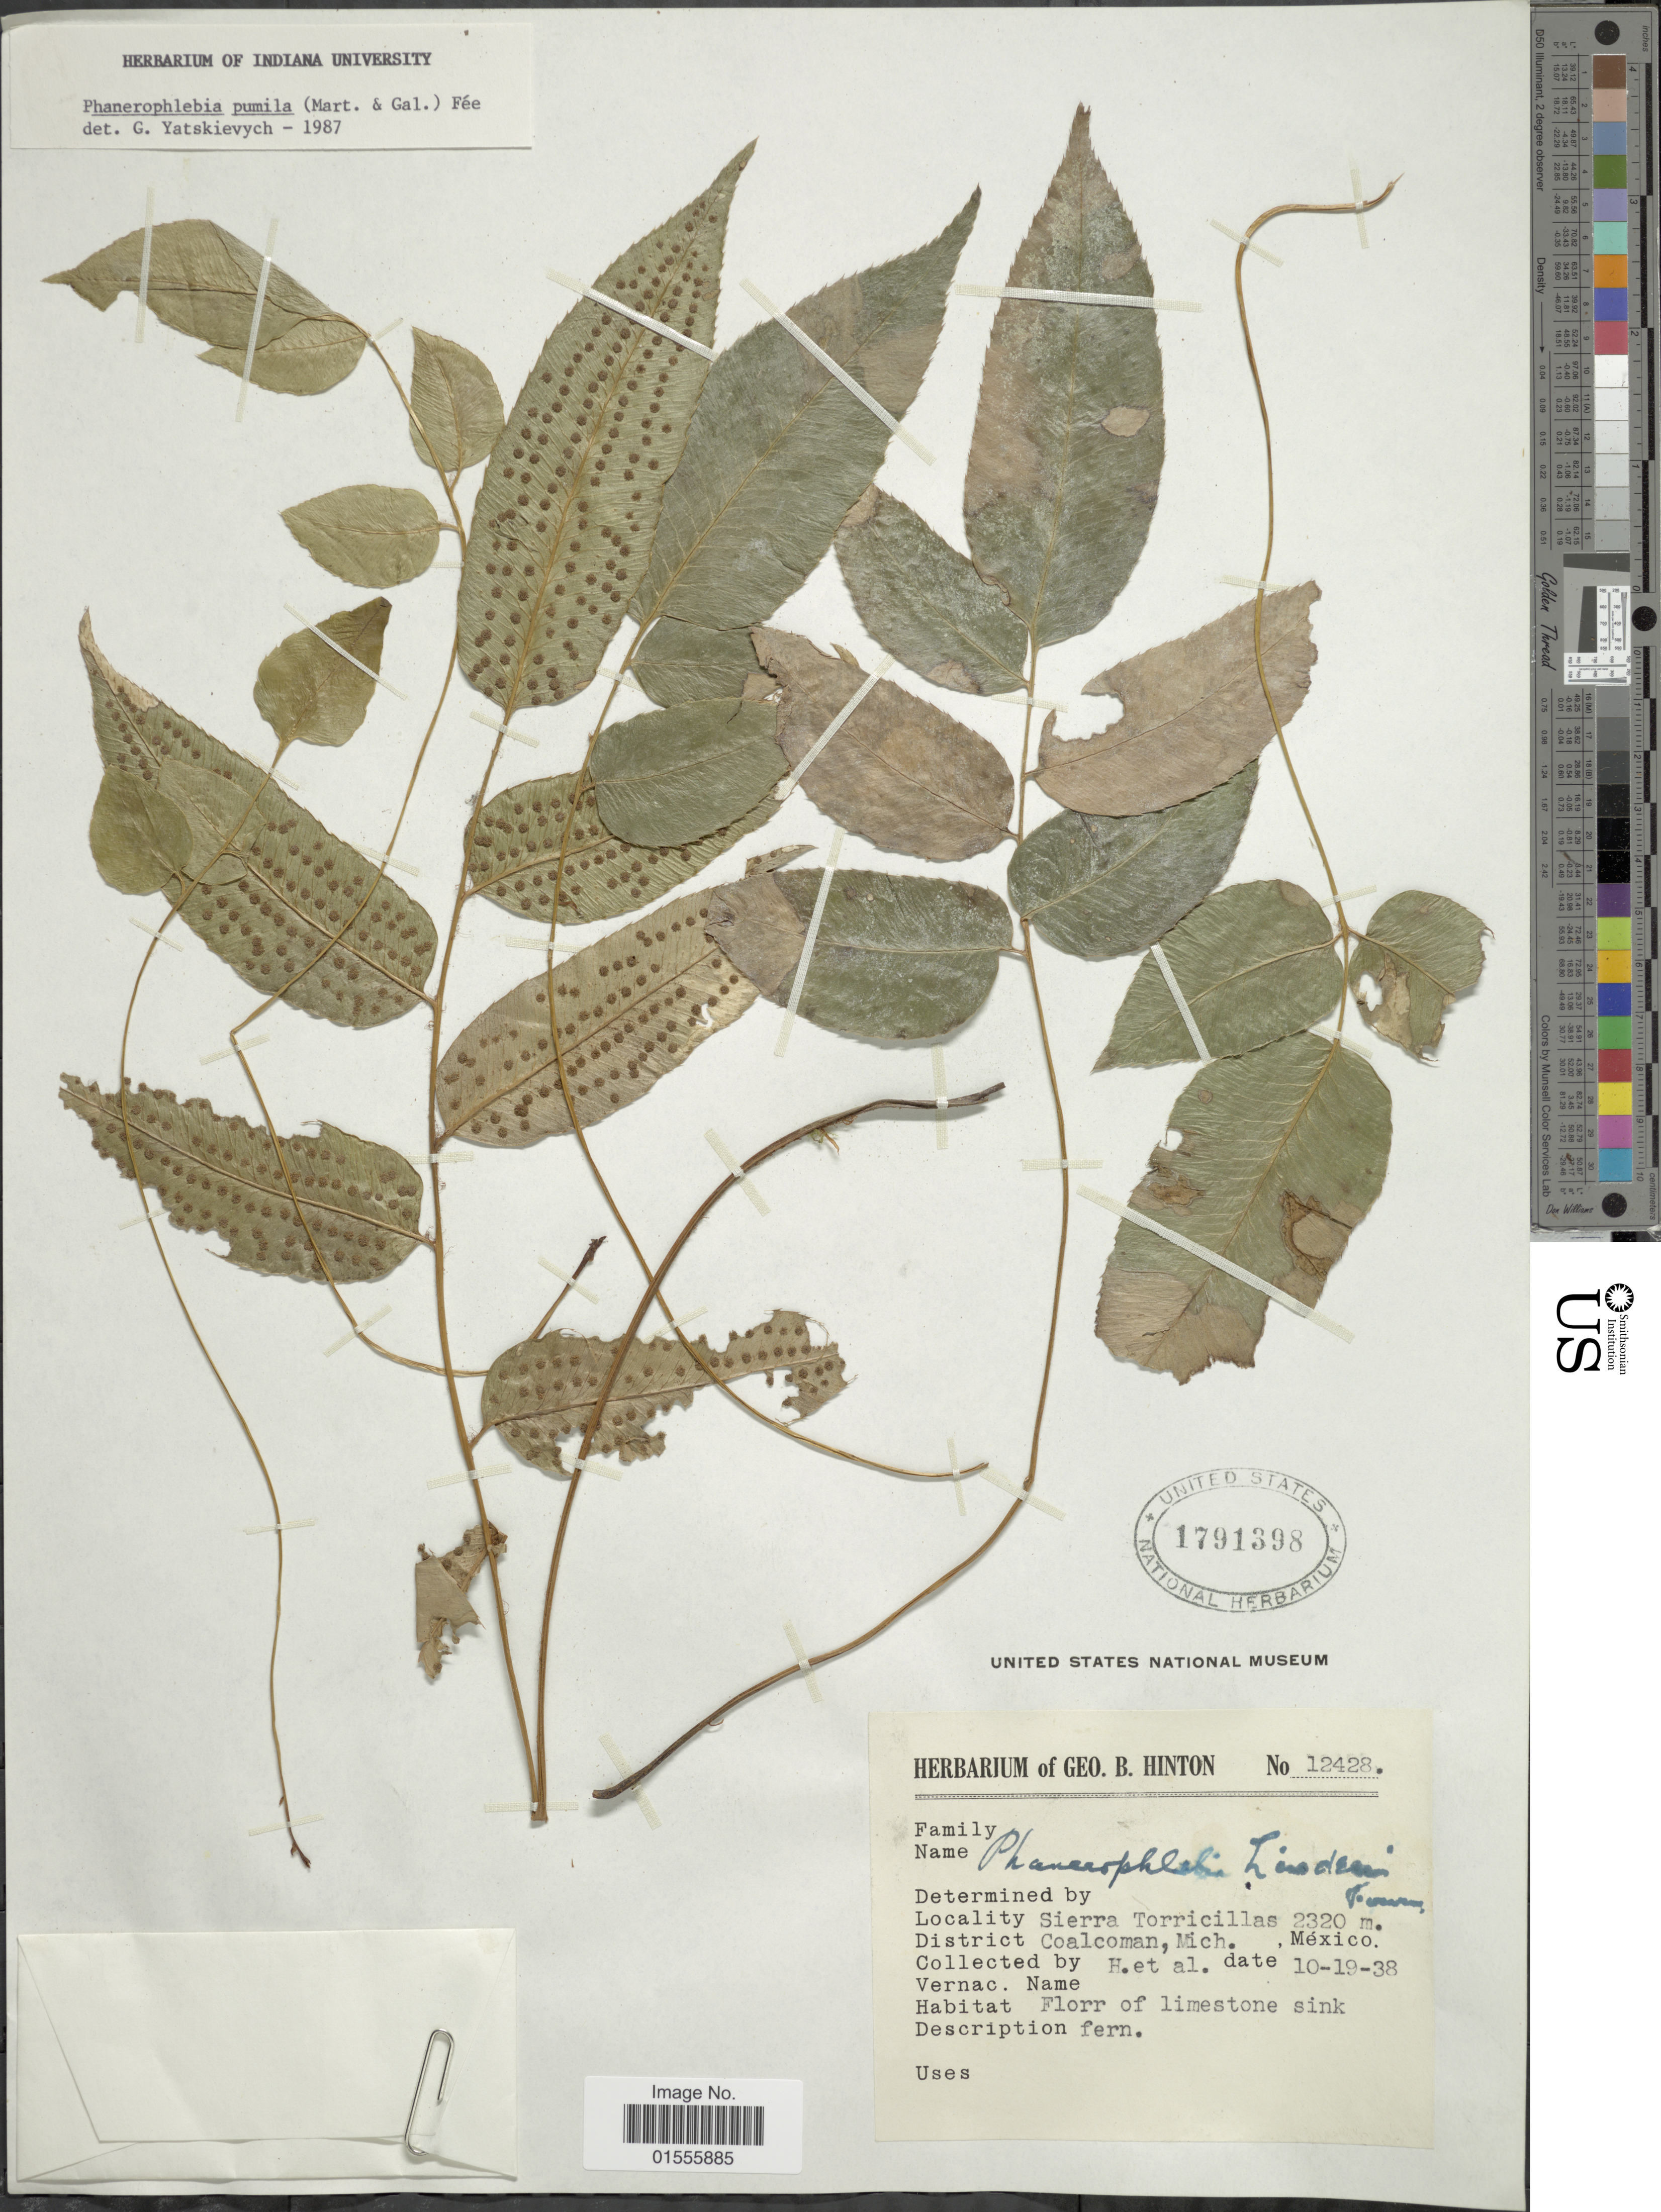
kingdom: Plantae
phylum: Tracheophyta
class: Polypodiopsida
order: Polypodiales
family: Dryopteridaceae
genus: Phanerophlebia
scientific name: Phanerophlebia pumila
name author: (Mart. & Galeotti) Fée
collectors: G. B. Hinton & et al.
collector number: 12428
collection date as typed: Transcribed d/m/y: 19/10/38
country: Mexico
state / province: Michoacán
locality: Sierra Torricillas, District Coalcoman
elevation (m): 2320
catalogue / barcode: US 1791398